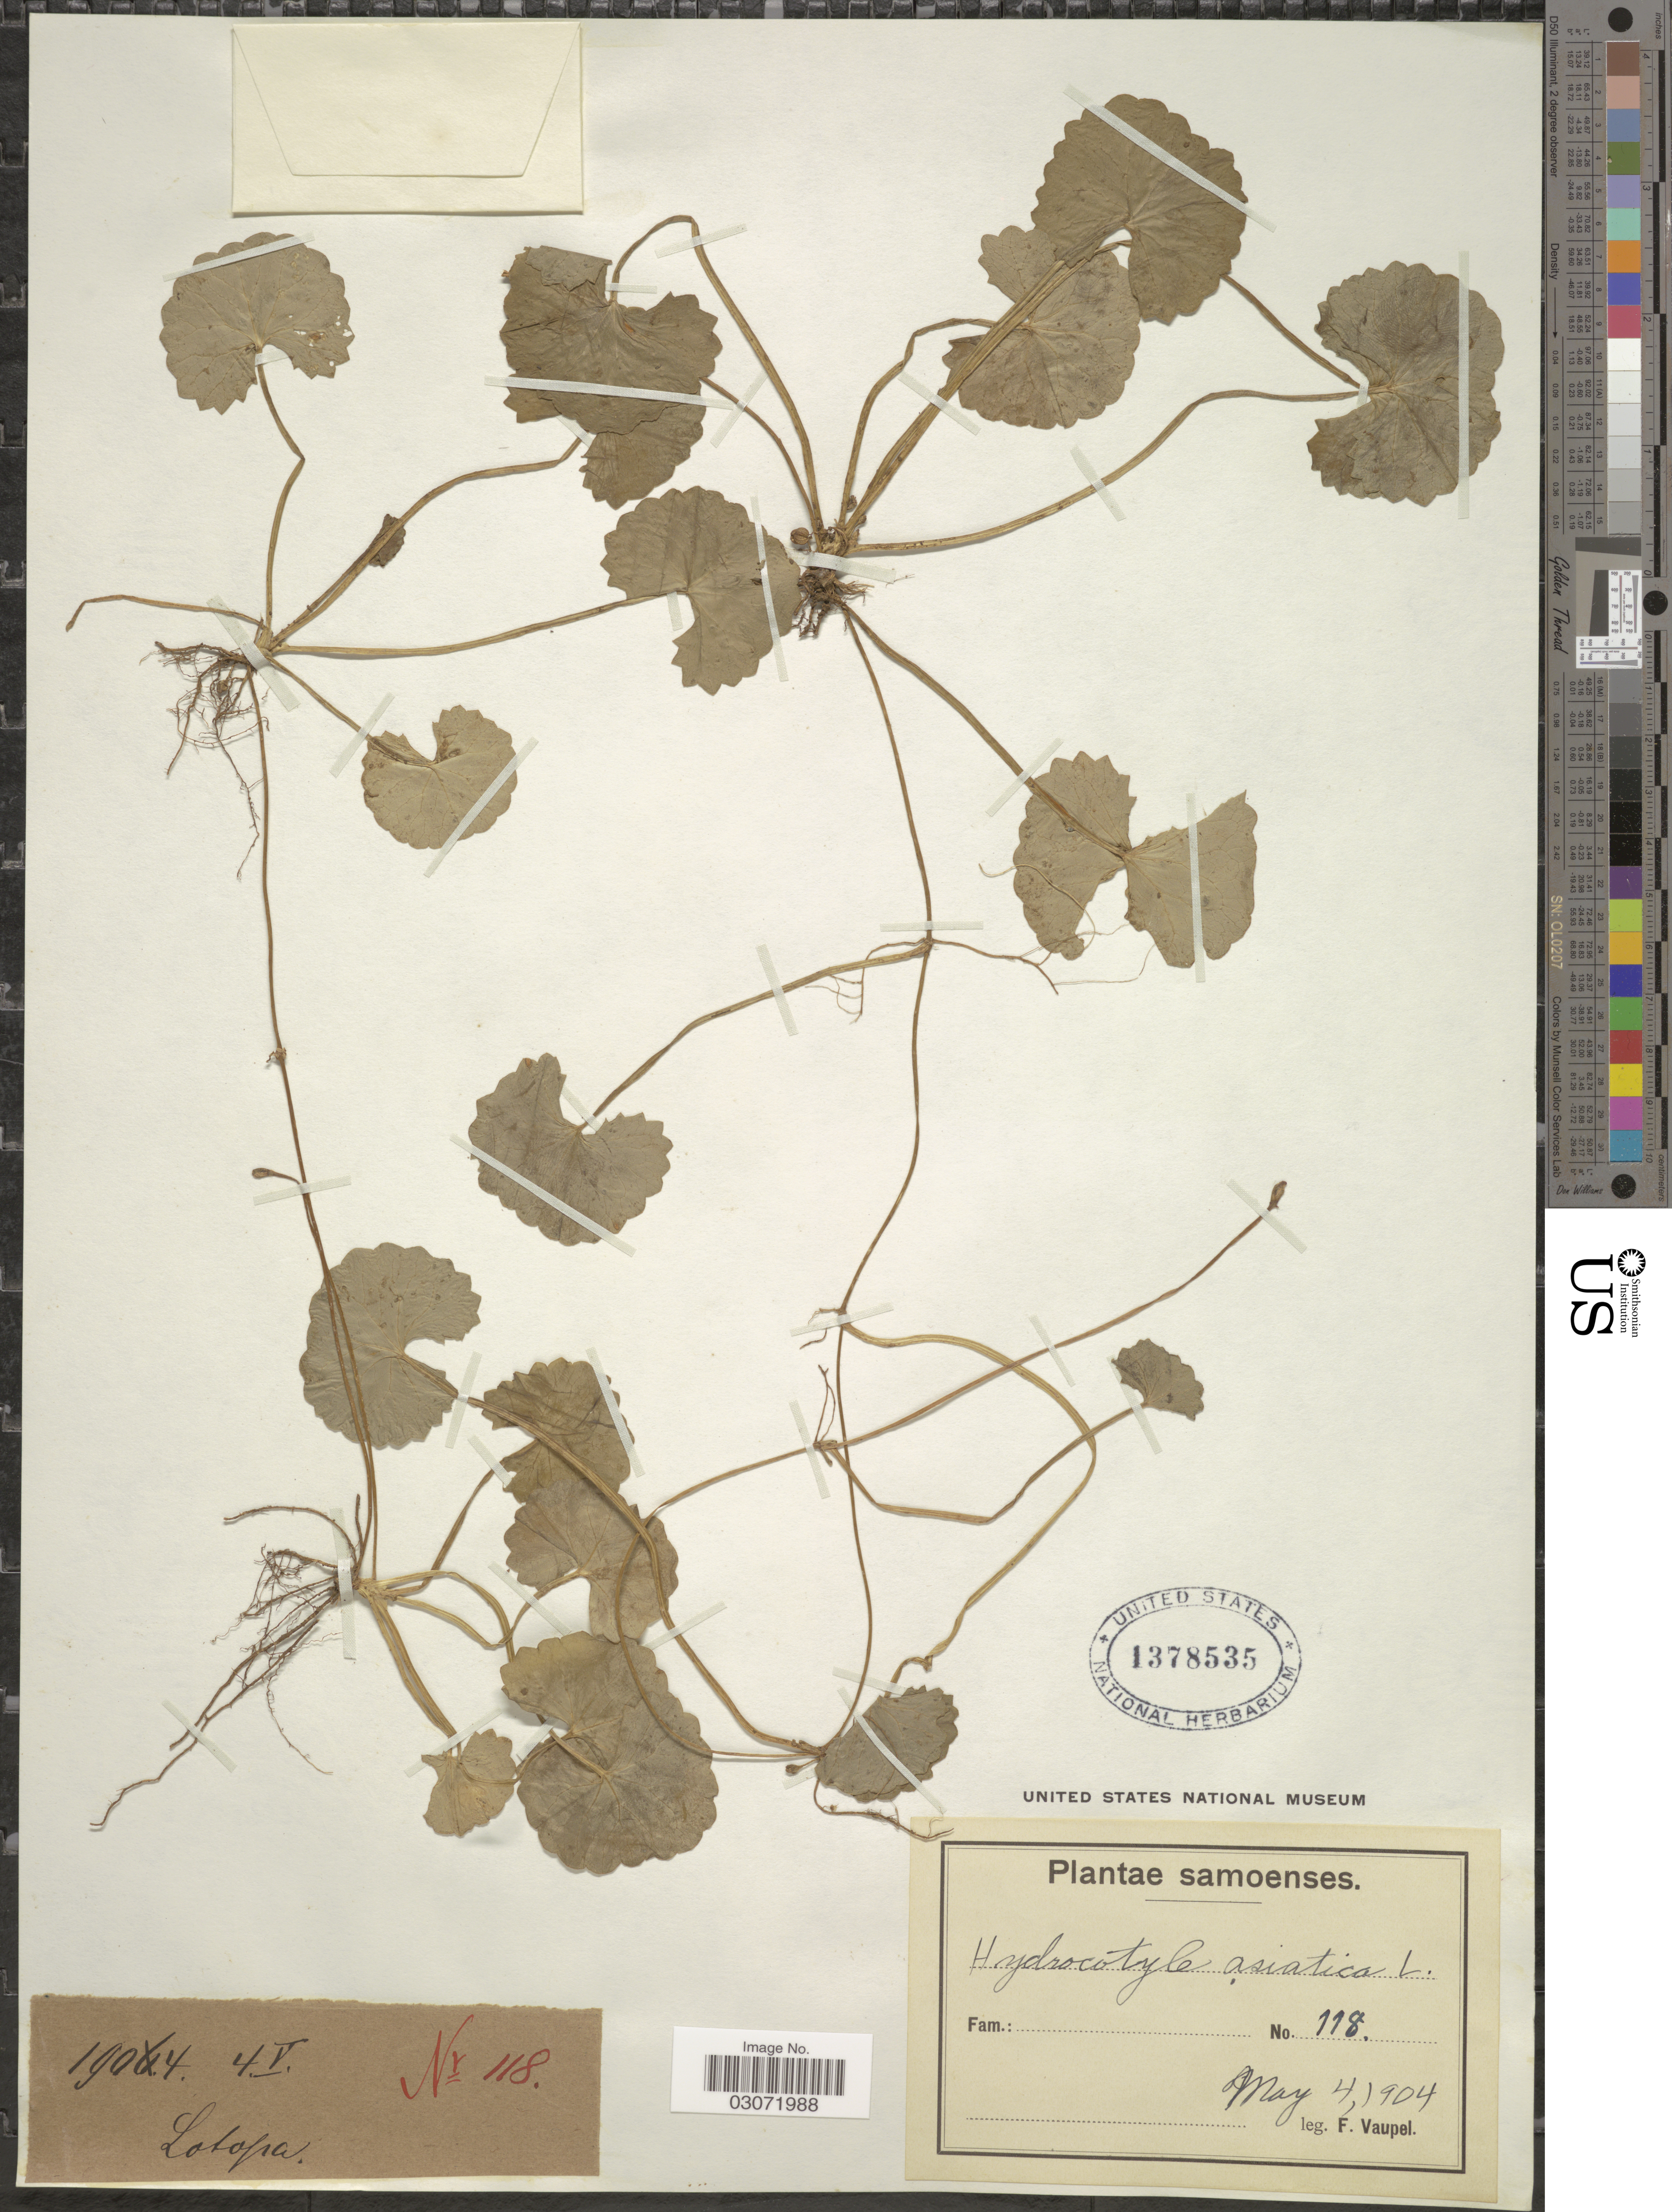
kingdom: Plantae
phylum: Tracheophyta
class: Magnoliopsida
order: Apiales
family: Apiaceae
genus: Centella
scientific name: Centella asiatica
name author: (L.) Urb.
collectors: F. Vaupel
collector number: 118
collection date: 1904-05-04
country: Samoa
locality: Samoenses. Lotofia [interpreted] [unsure placement]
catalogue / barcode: US 1378535